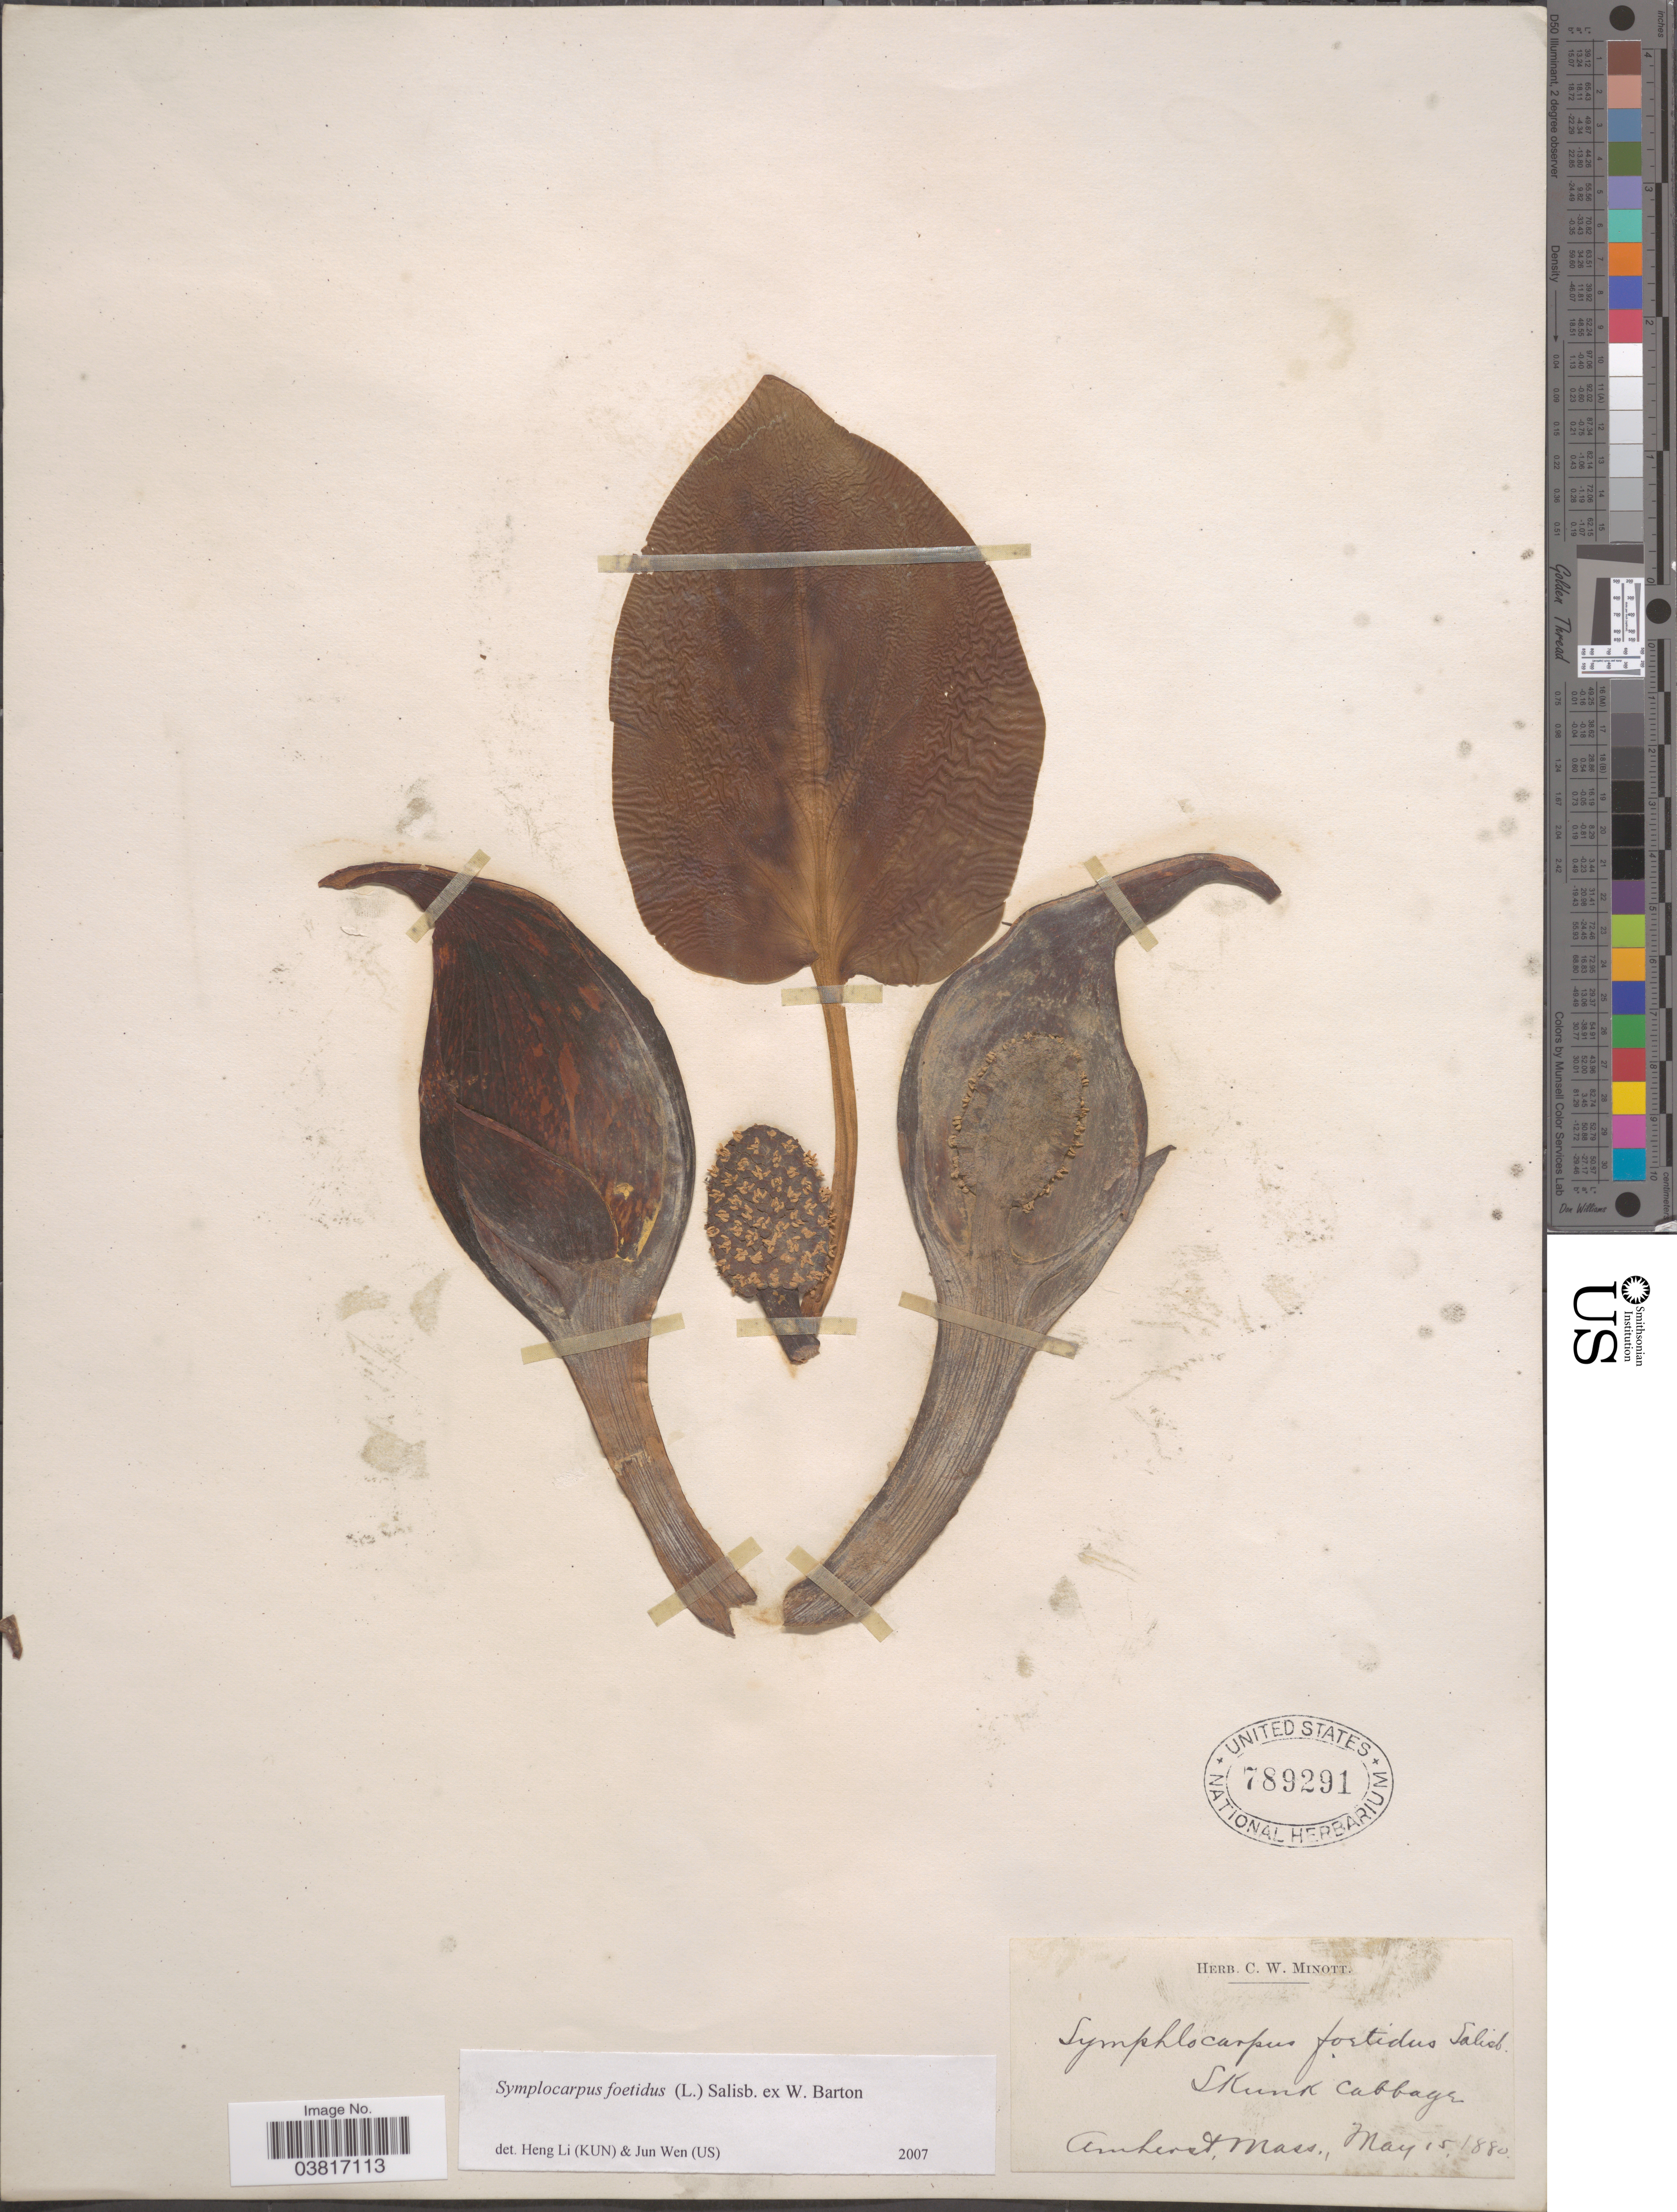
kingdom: Plantae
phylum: Tracheophyta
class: Liliopsida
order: Alismatales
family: Araceae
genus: Symplocarpus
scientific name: Symplocarpus foetidus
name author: (L.) W. Salisb. ex W.P.C. Barton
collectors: ex herb. C. W. Minott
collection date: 1880-05-15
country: United States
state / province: Massachusetts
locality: Skunk cabbage. Amherst.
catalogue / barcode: US 789291